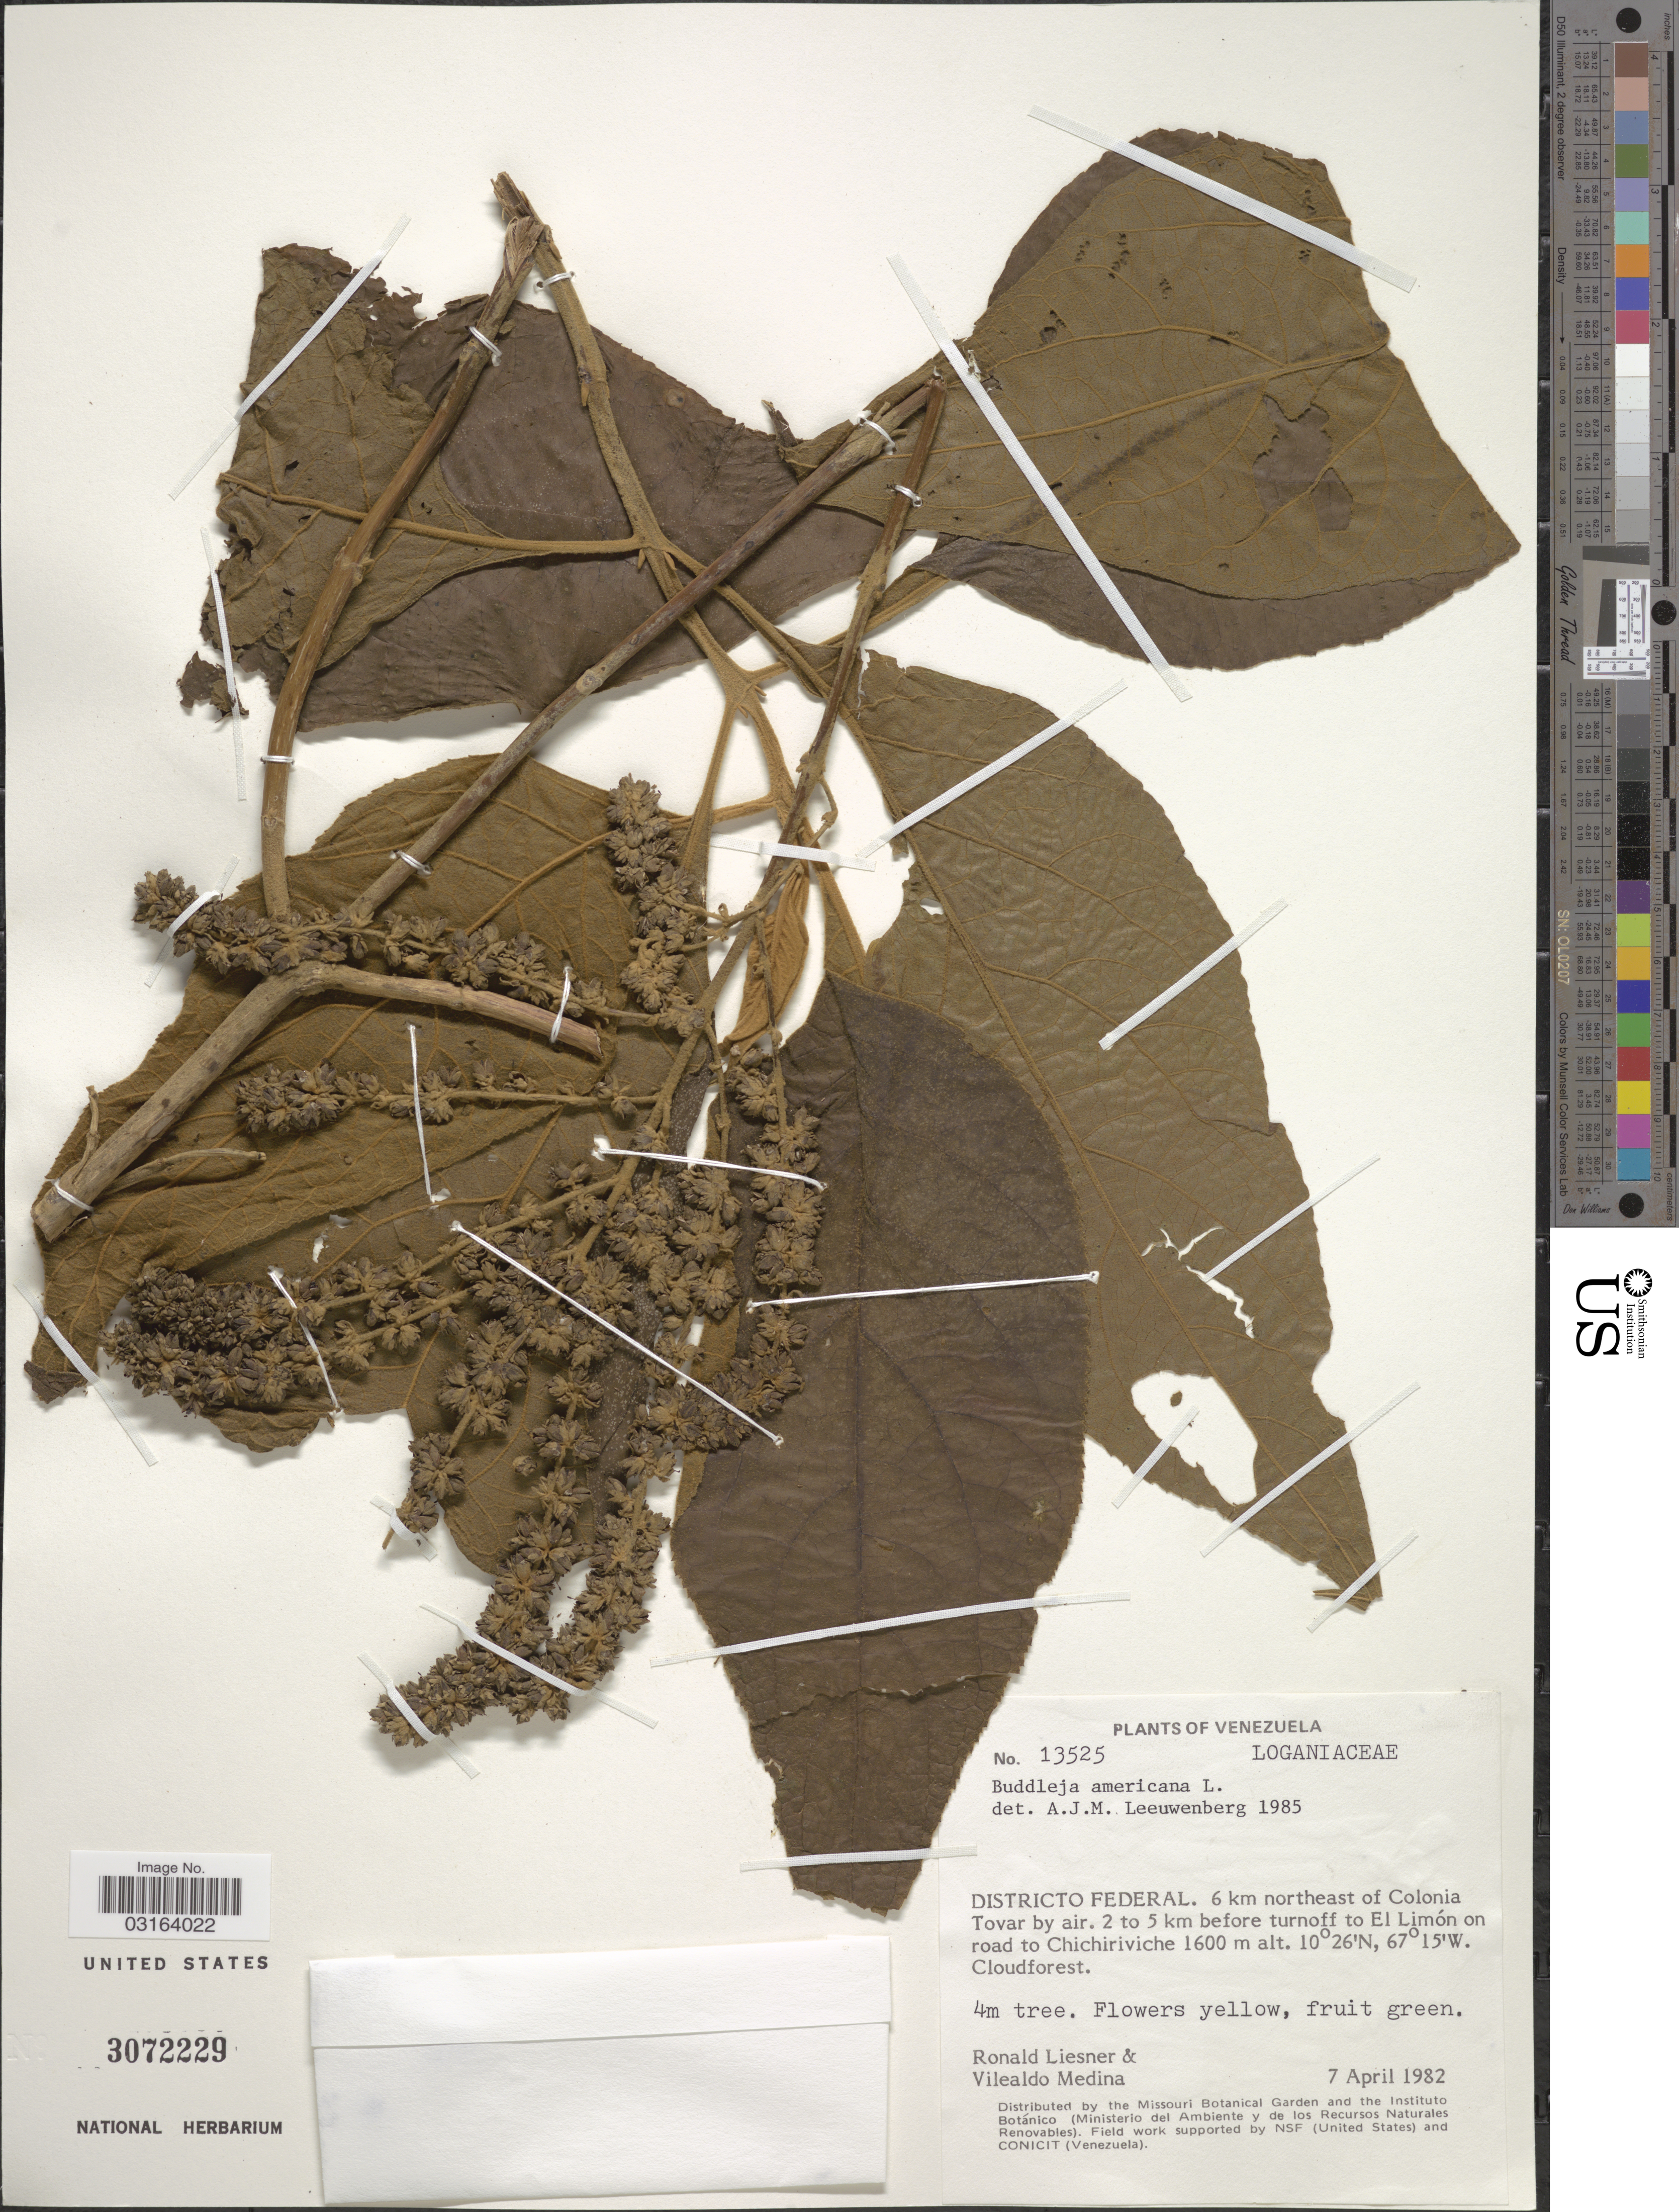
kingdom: Plantae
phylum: Tracheophyta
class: Magnoliopsida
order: Lamiales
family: Scrophulariaceae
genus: Buddleja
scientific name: Buddleja americana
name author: L.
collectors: R. L. Liesner & V. Medina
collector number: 13525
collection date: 1982-04-07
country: Venezuela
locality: Districto Federal. 6 km northeast of Colonia Tovar by air. 2 to 5 km before turnoff to El Limón on road to Chichiriviche.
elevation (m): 1600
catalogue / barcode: US 3072229